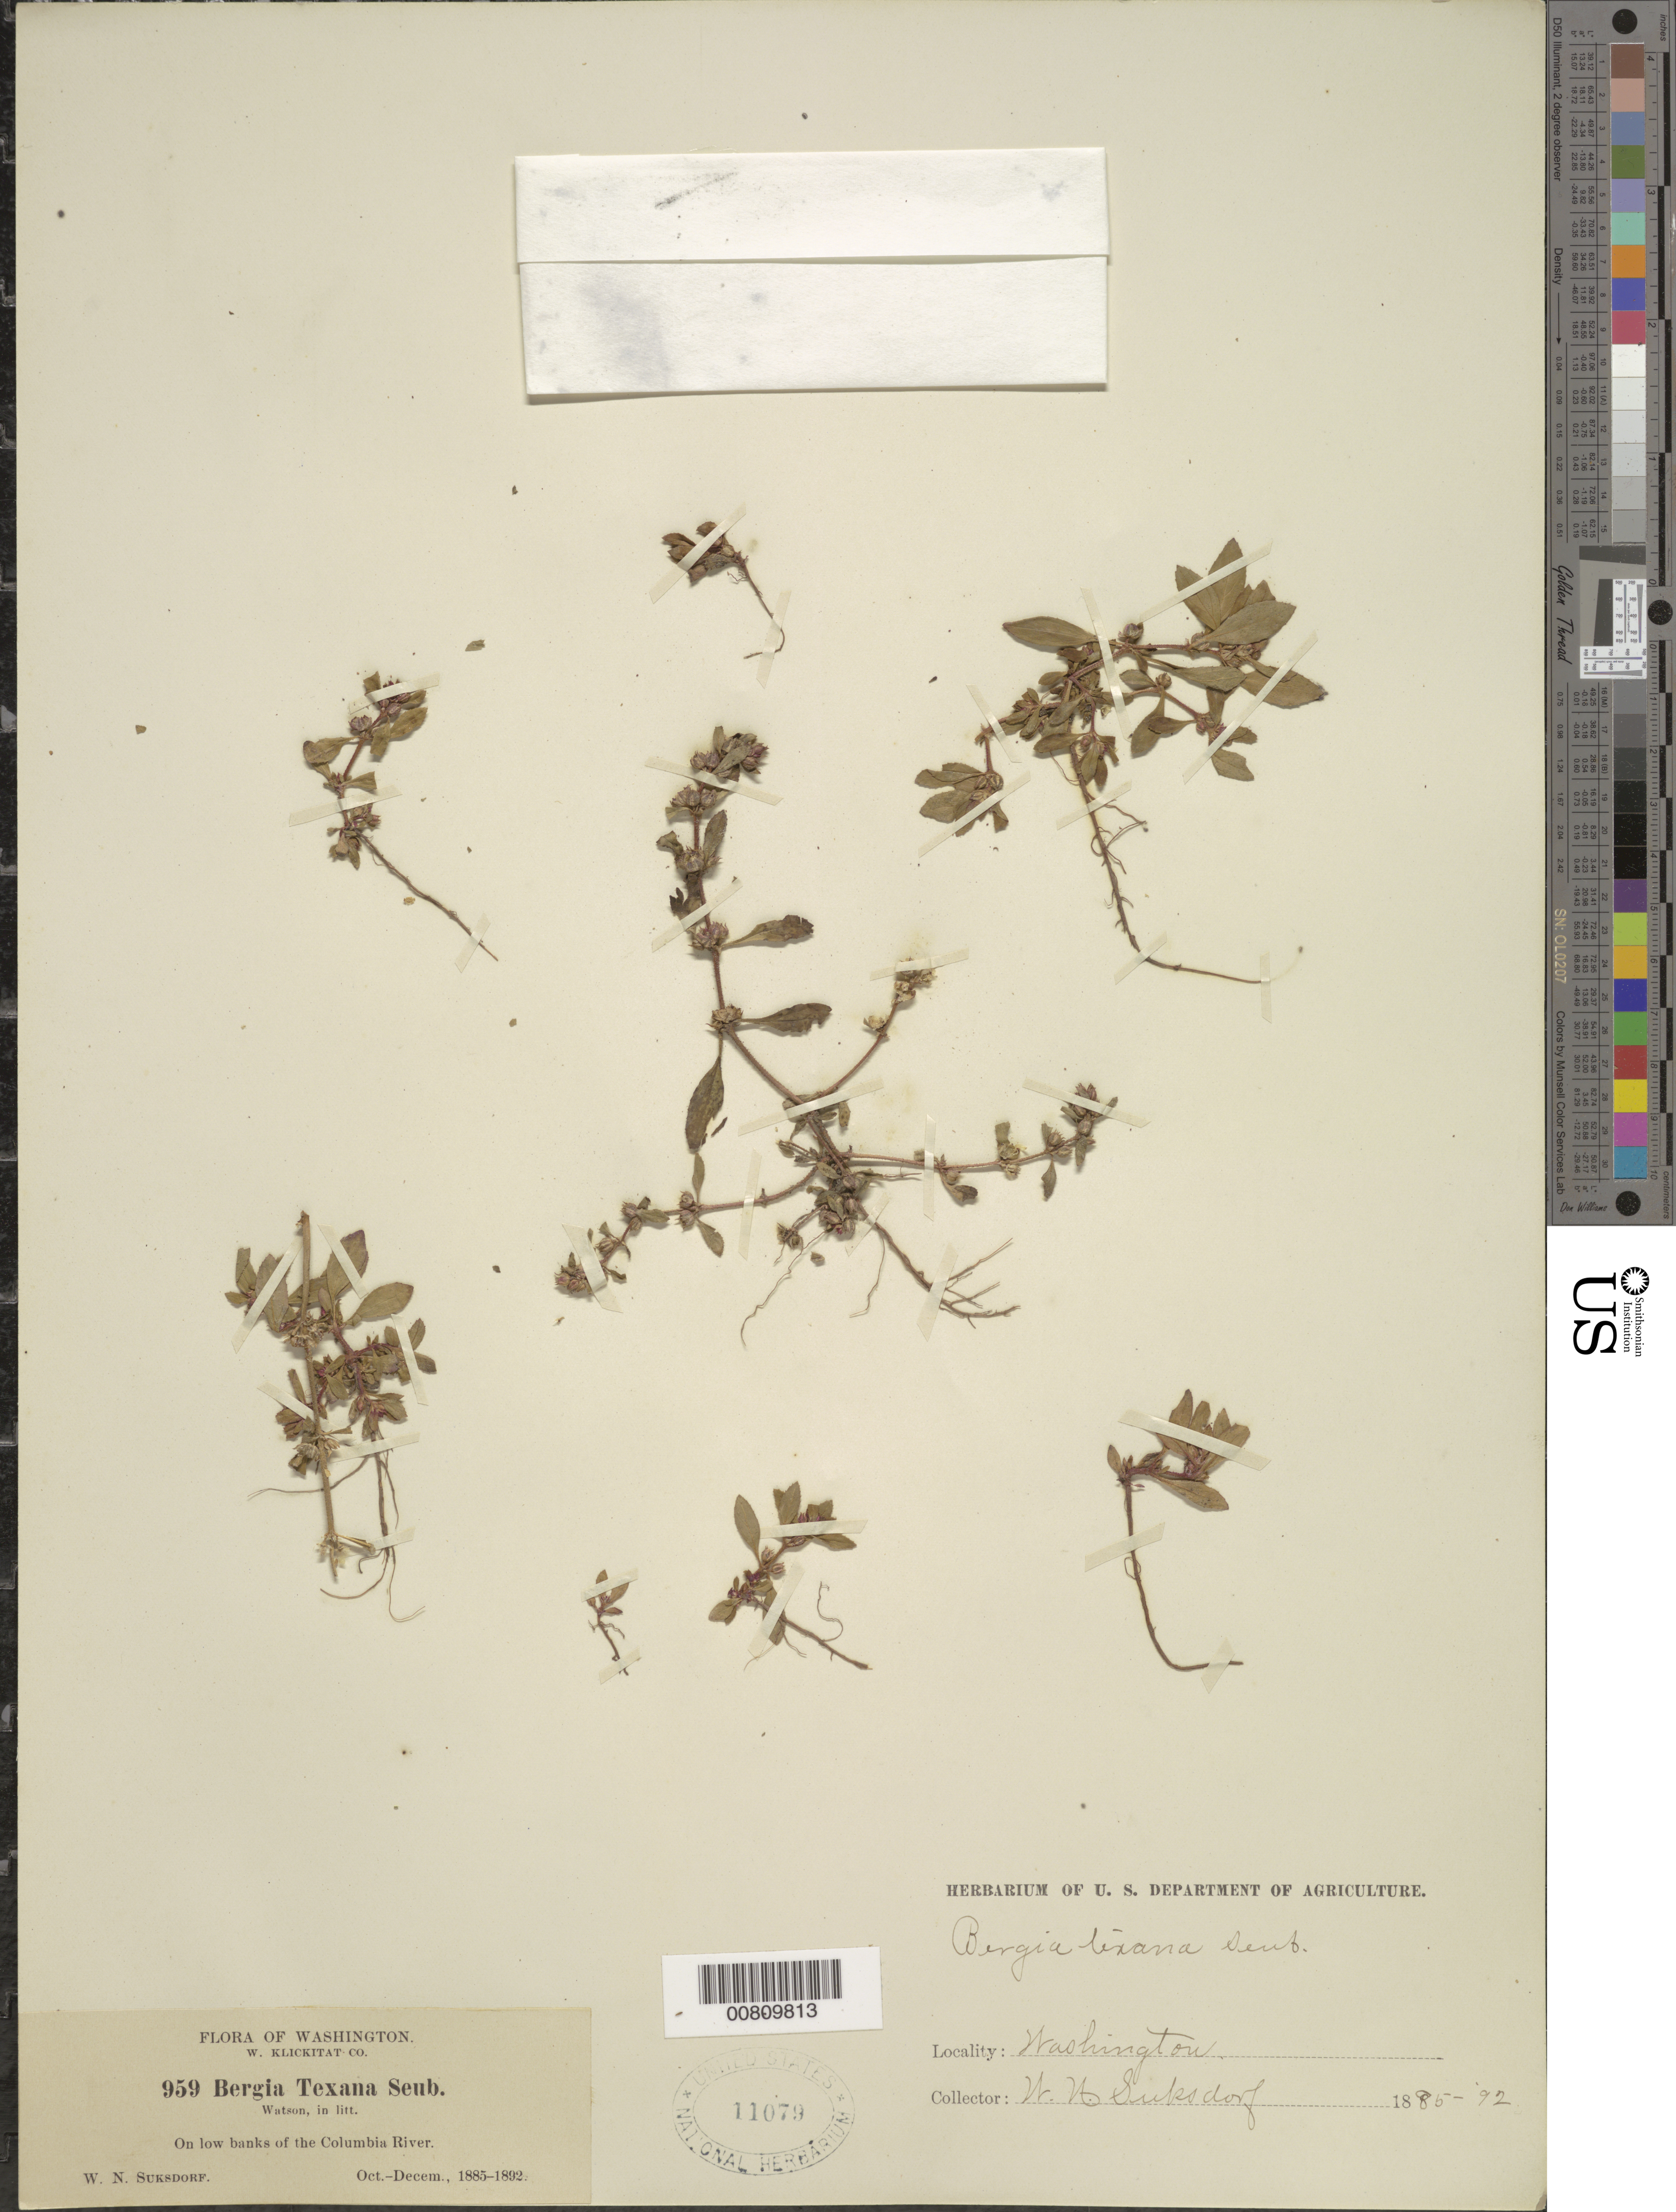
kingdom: Plantae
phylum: Tracheophyta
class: Magnoliopsida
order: Malpighiales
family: Elatinaceae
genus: Bergia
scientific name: Bergia texana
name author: (Hook.) Seub.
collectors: W. N. Suksdorf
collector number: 959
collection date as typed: Oct 1885 to -- Dec 1892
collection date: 1885-10/1892-12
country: United States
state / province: Washington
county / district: Klickitat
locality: Banks of Columbia River.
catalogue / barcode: US 11079